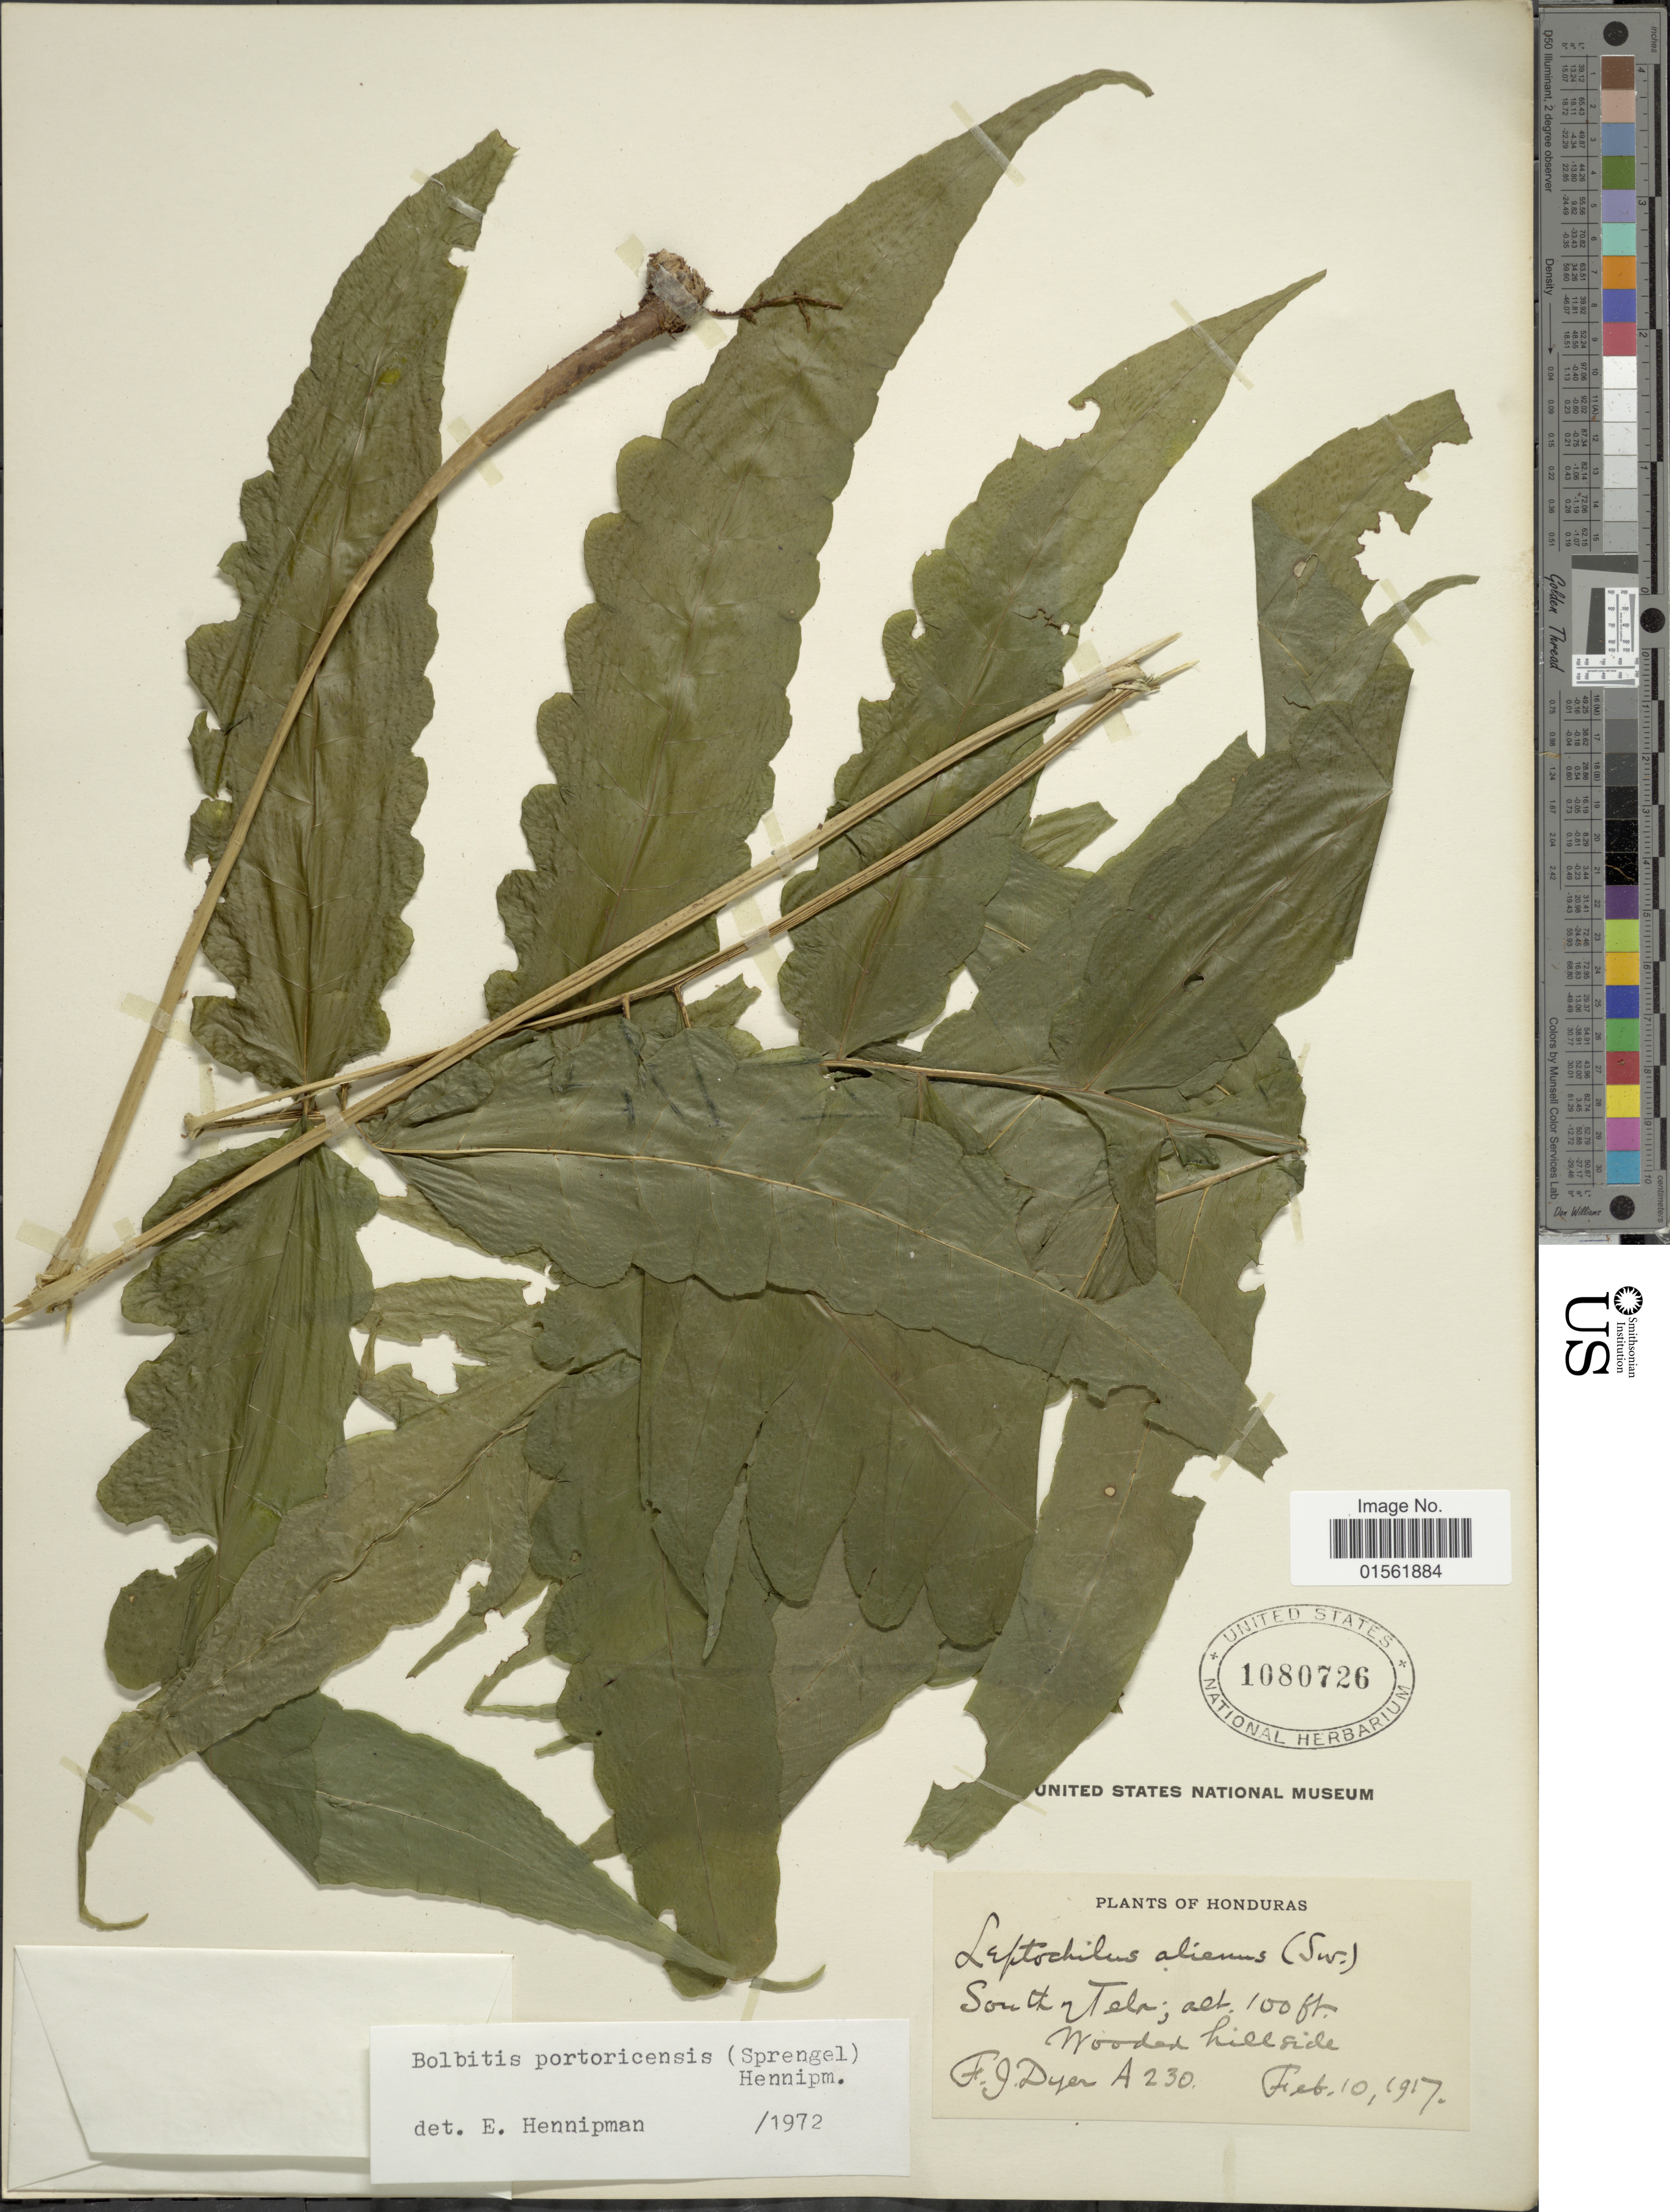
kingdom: Plantae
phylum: Tracheophyta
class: Polypodiopsida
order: Polypodiales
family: Dryopteridaceae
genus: Bolbitis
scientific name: Bolbitis portoricensis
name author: (Spreng.) Hennipman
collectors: F. J. Dyer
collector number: A230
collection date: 1917-02-10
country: Honduras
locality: South of Tela. Wooded hillside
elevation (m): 30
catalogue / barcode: US 1080726